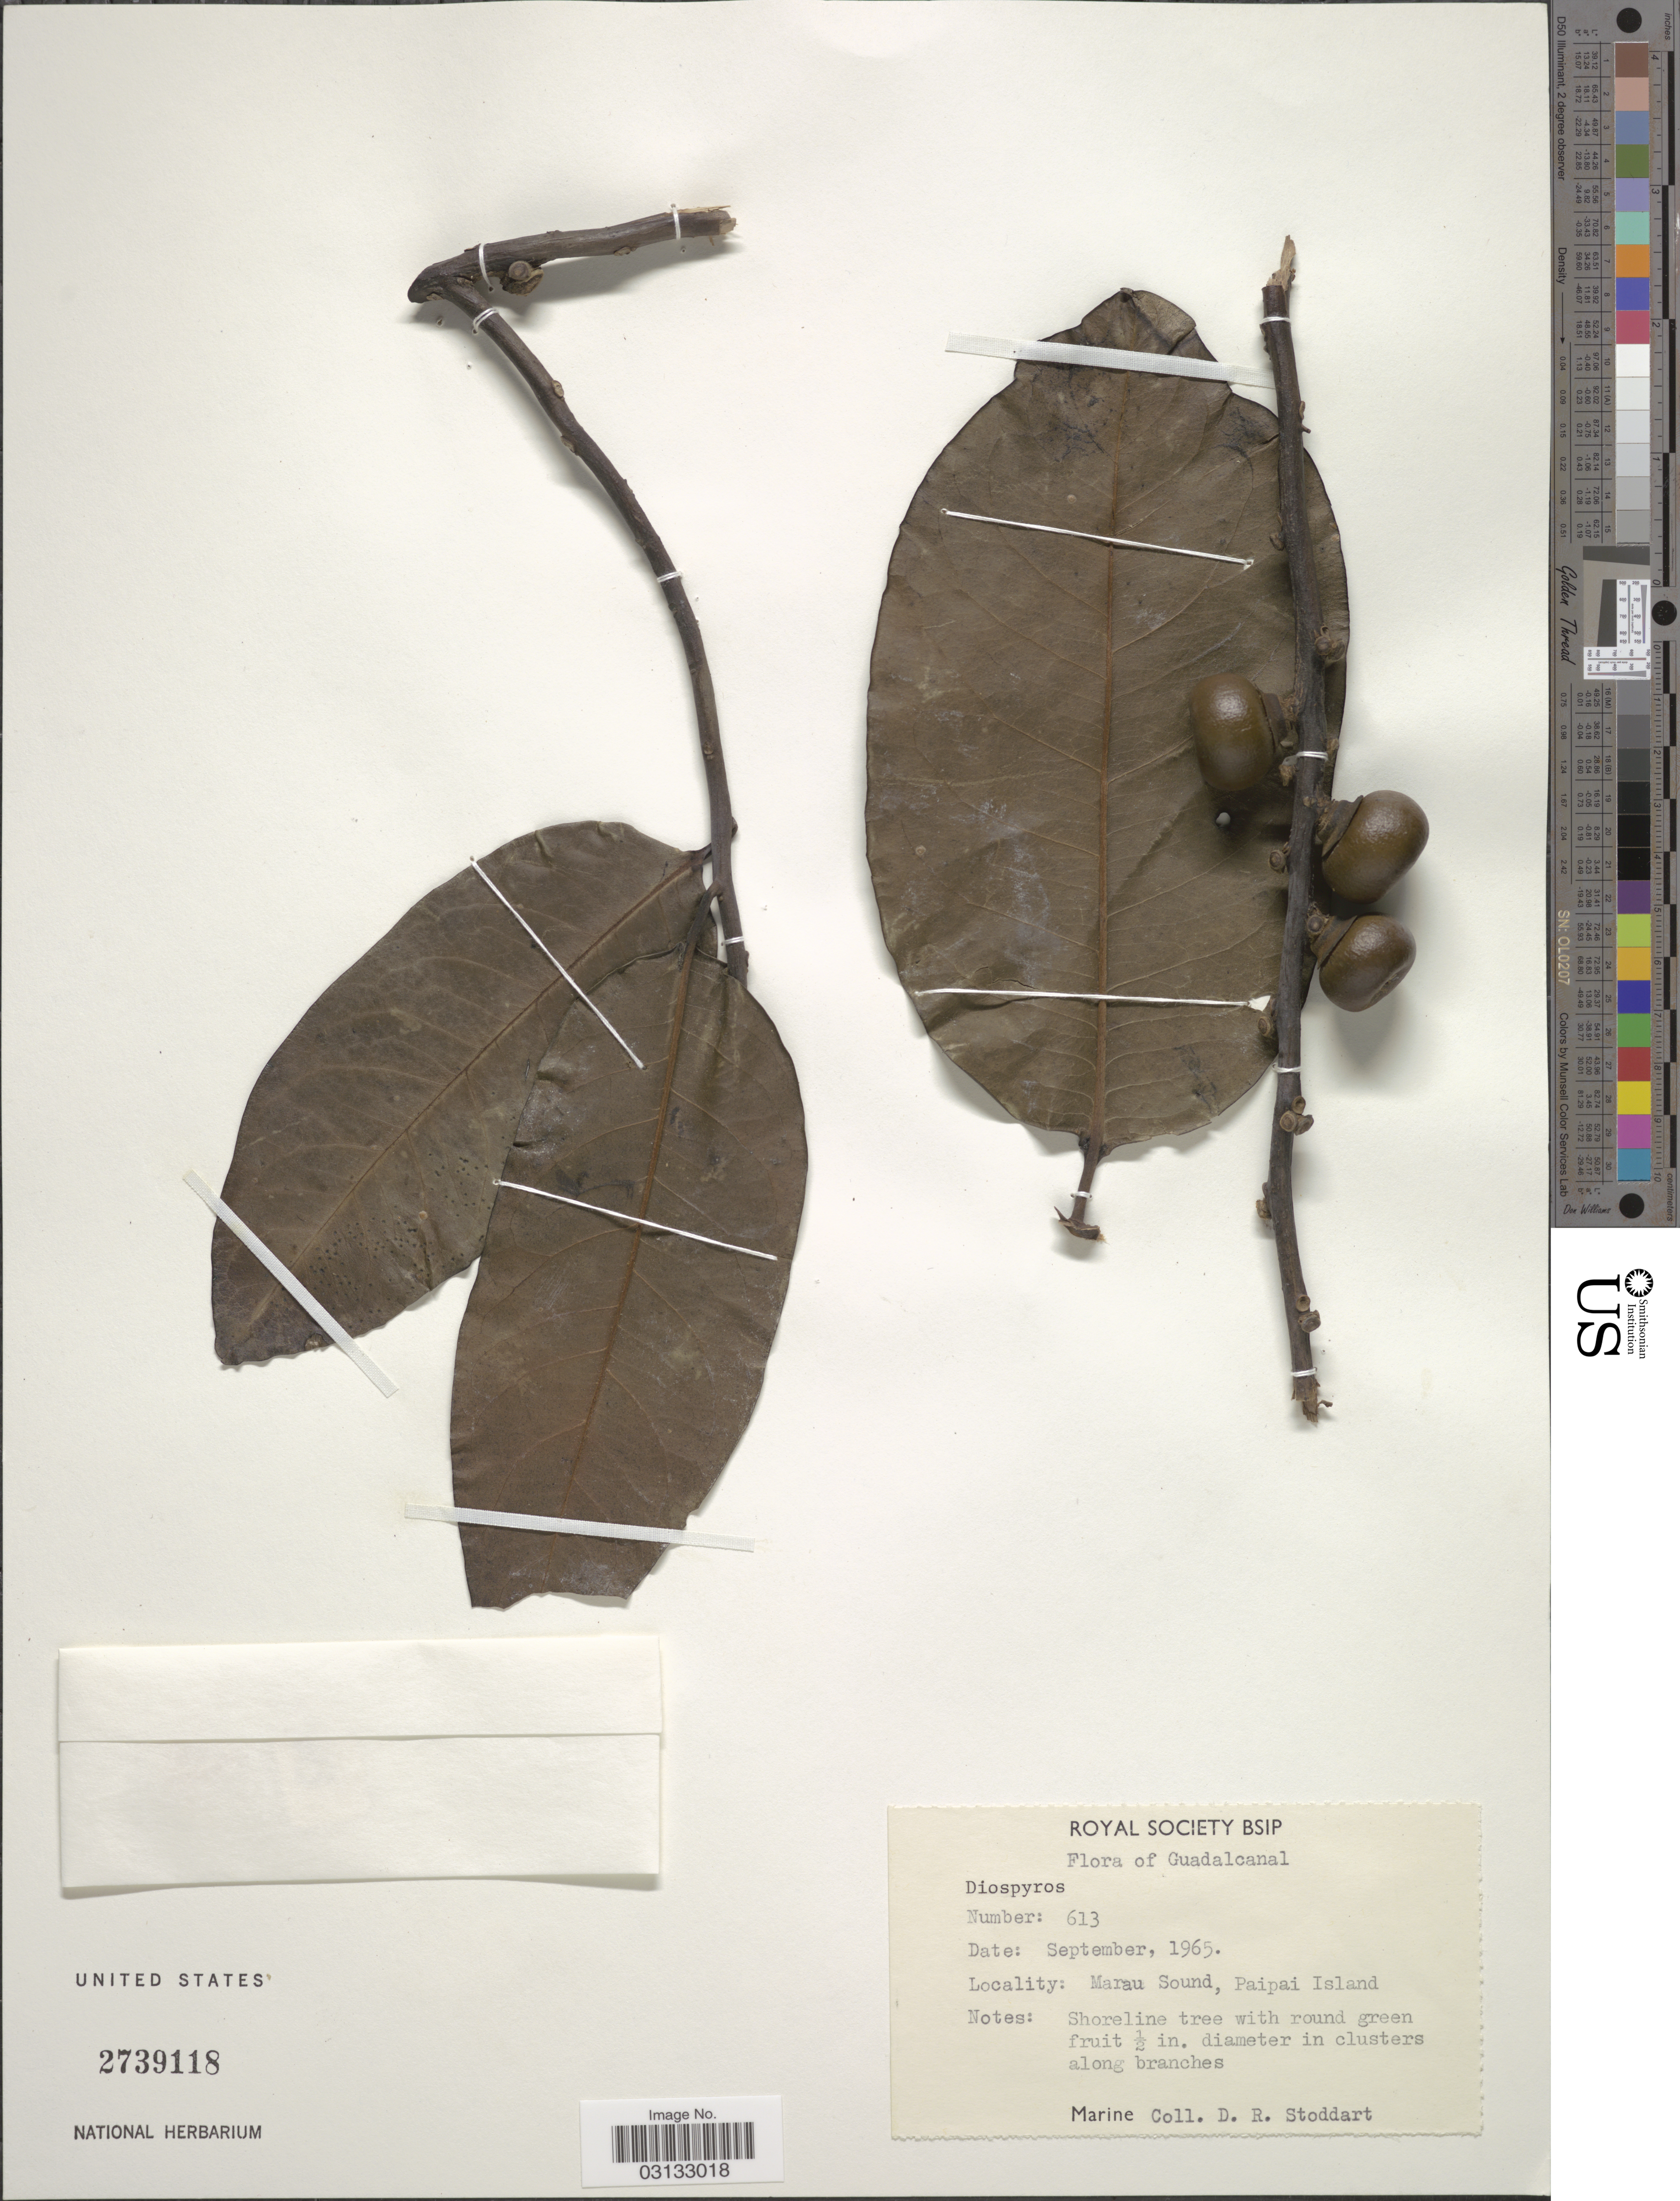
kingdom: Plantae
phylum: Tracheophyta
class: Magnoliopsida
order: Ericales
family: Ebenaceae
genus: Diospyros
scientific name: Diospyros sp.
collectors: D. R. Stoddart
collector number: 613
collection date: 1965-09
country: Solomon Islands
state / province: Solomon Islands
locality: Guadalcanal, Marau Sound, Paipai Island.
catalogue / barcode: US 2739118